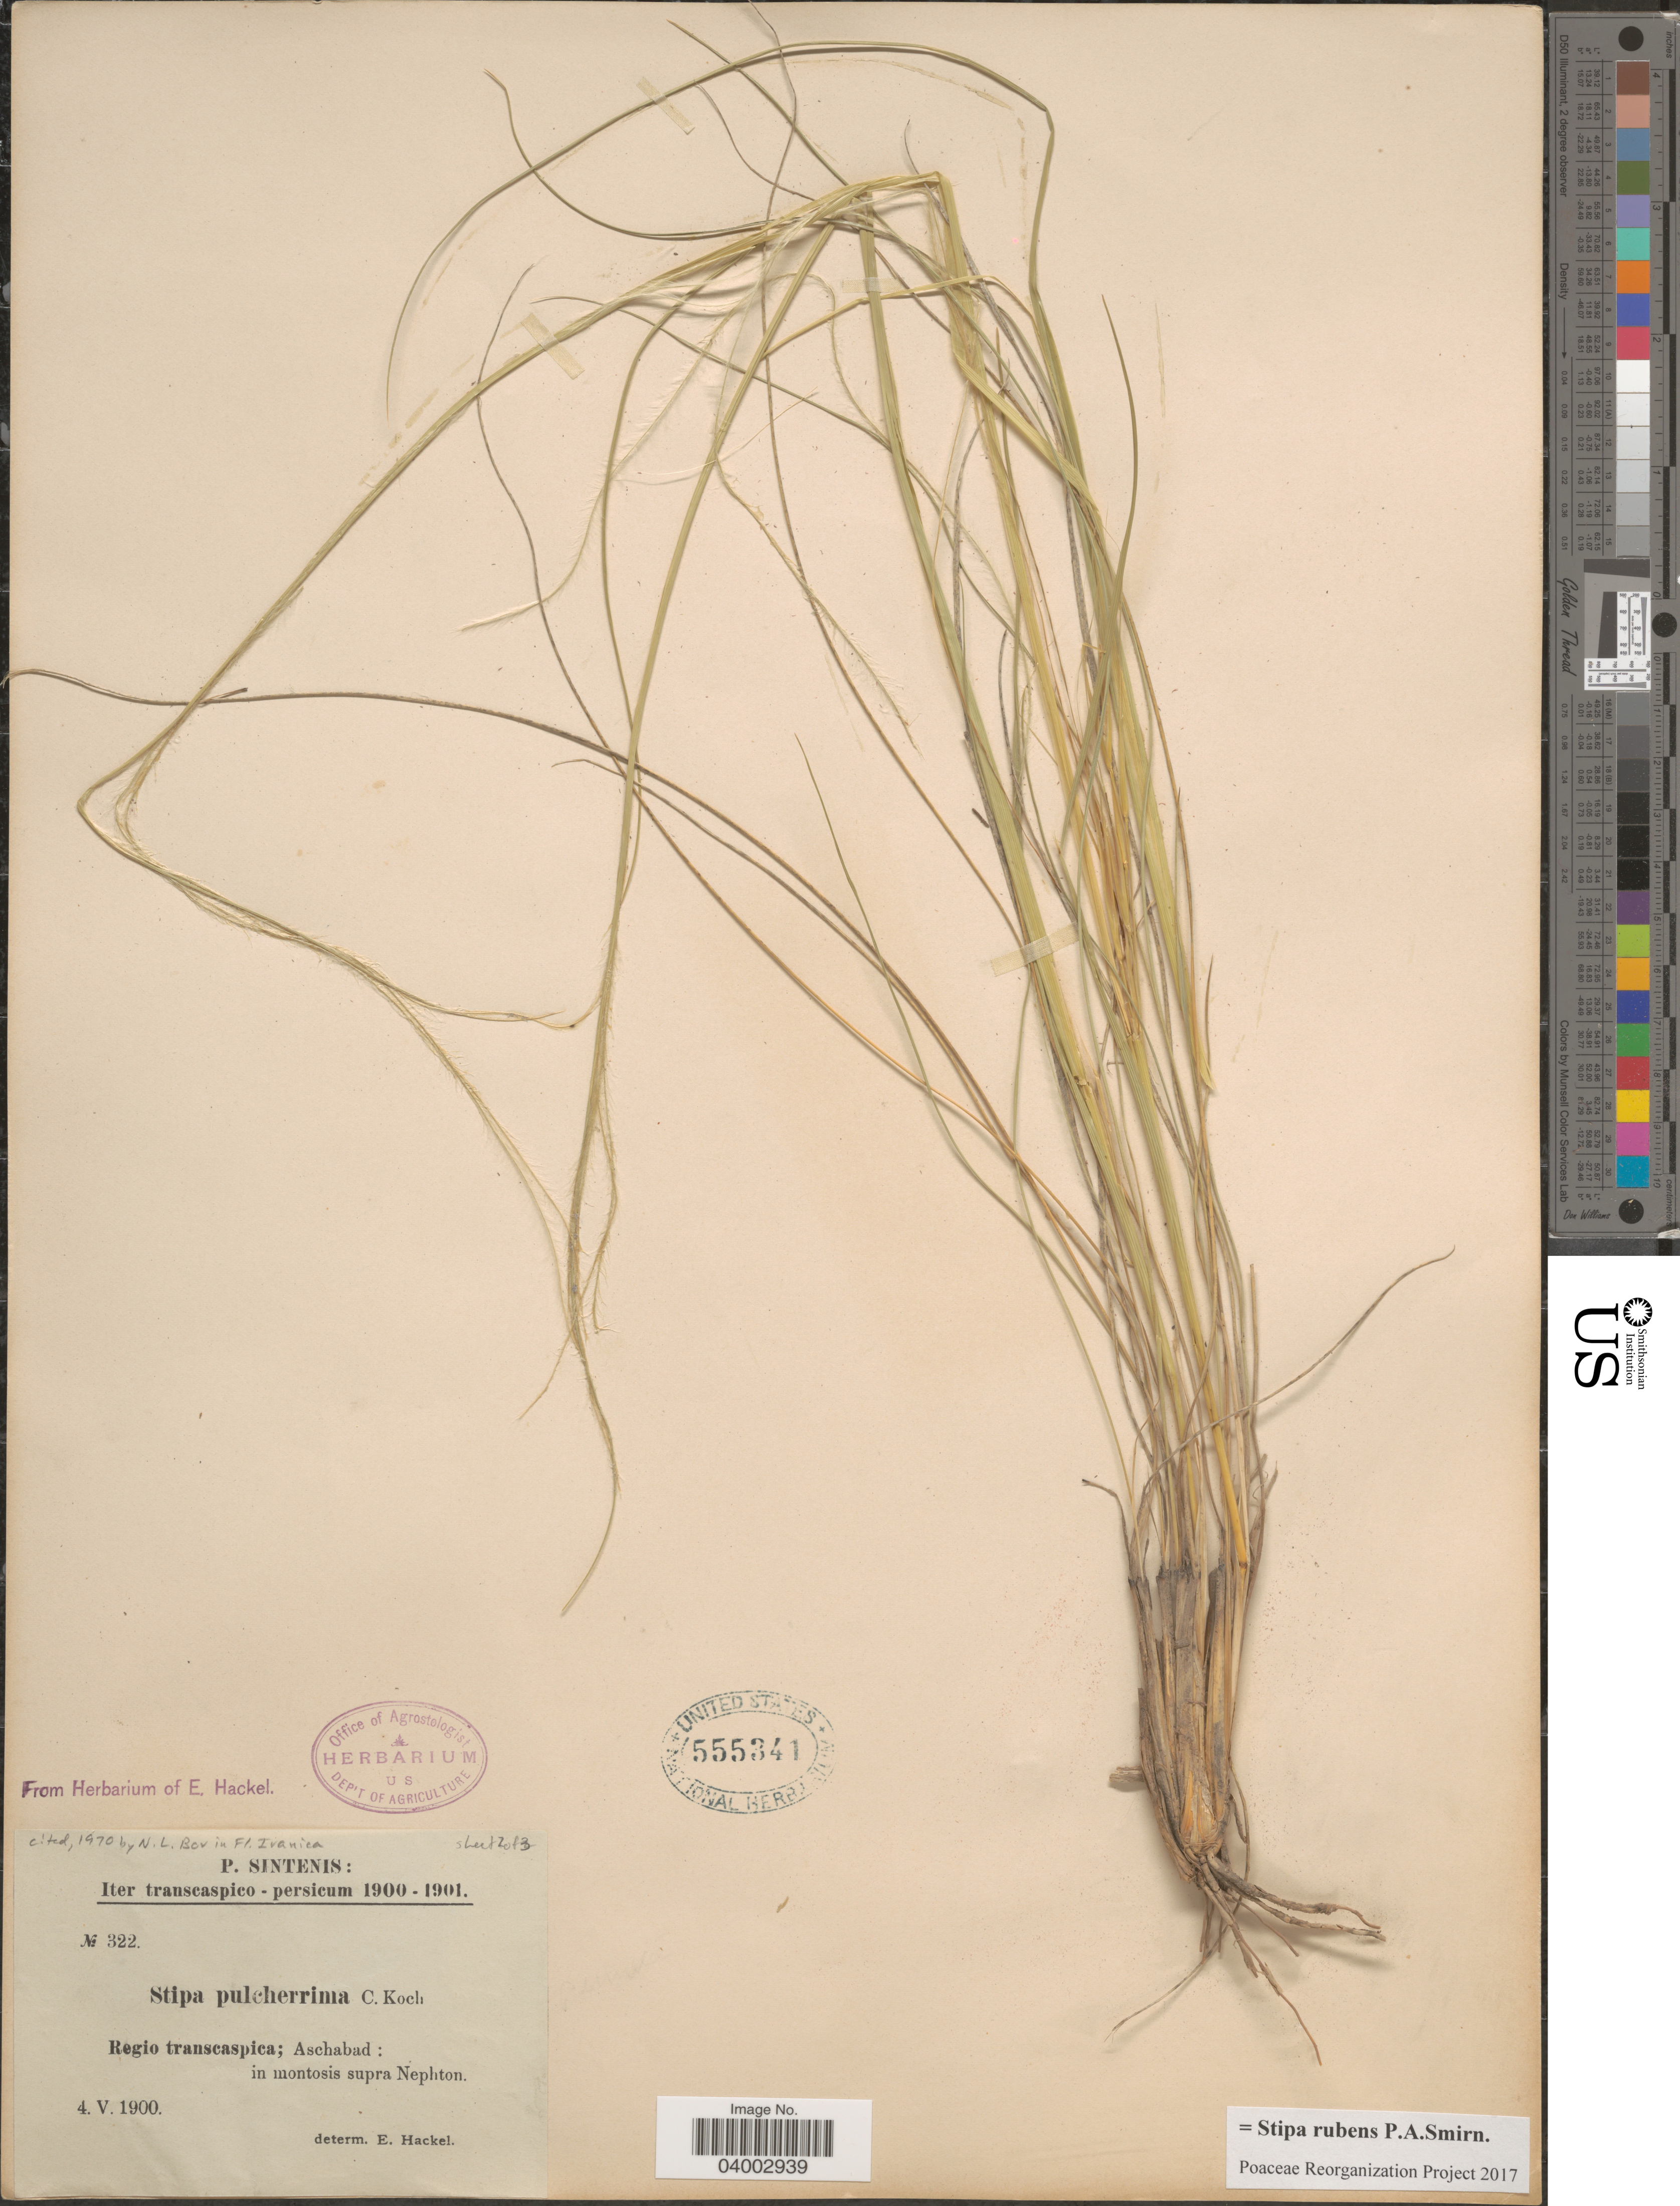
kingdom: Plantae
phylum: Tracheophyta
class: Liliopsida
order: Poales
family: Poaceae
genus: Stipa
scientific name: Stipa rubens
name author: P.A. Smirn.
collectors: P. Sintenis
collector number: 322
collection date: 1900-05-04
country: Turkmenistan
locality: Iter transcaspico - persicum. Regio transcaspica; Aschabad : in montosis supra Nephton.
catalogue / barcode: US 555341